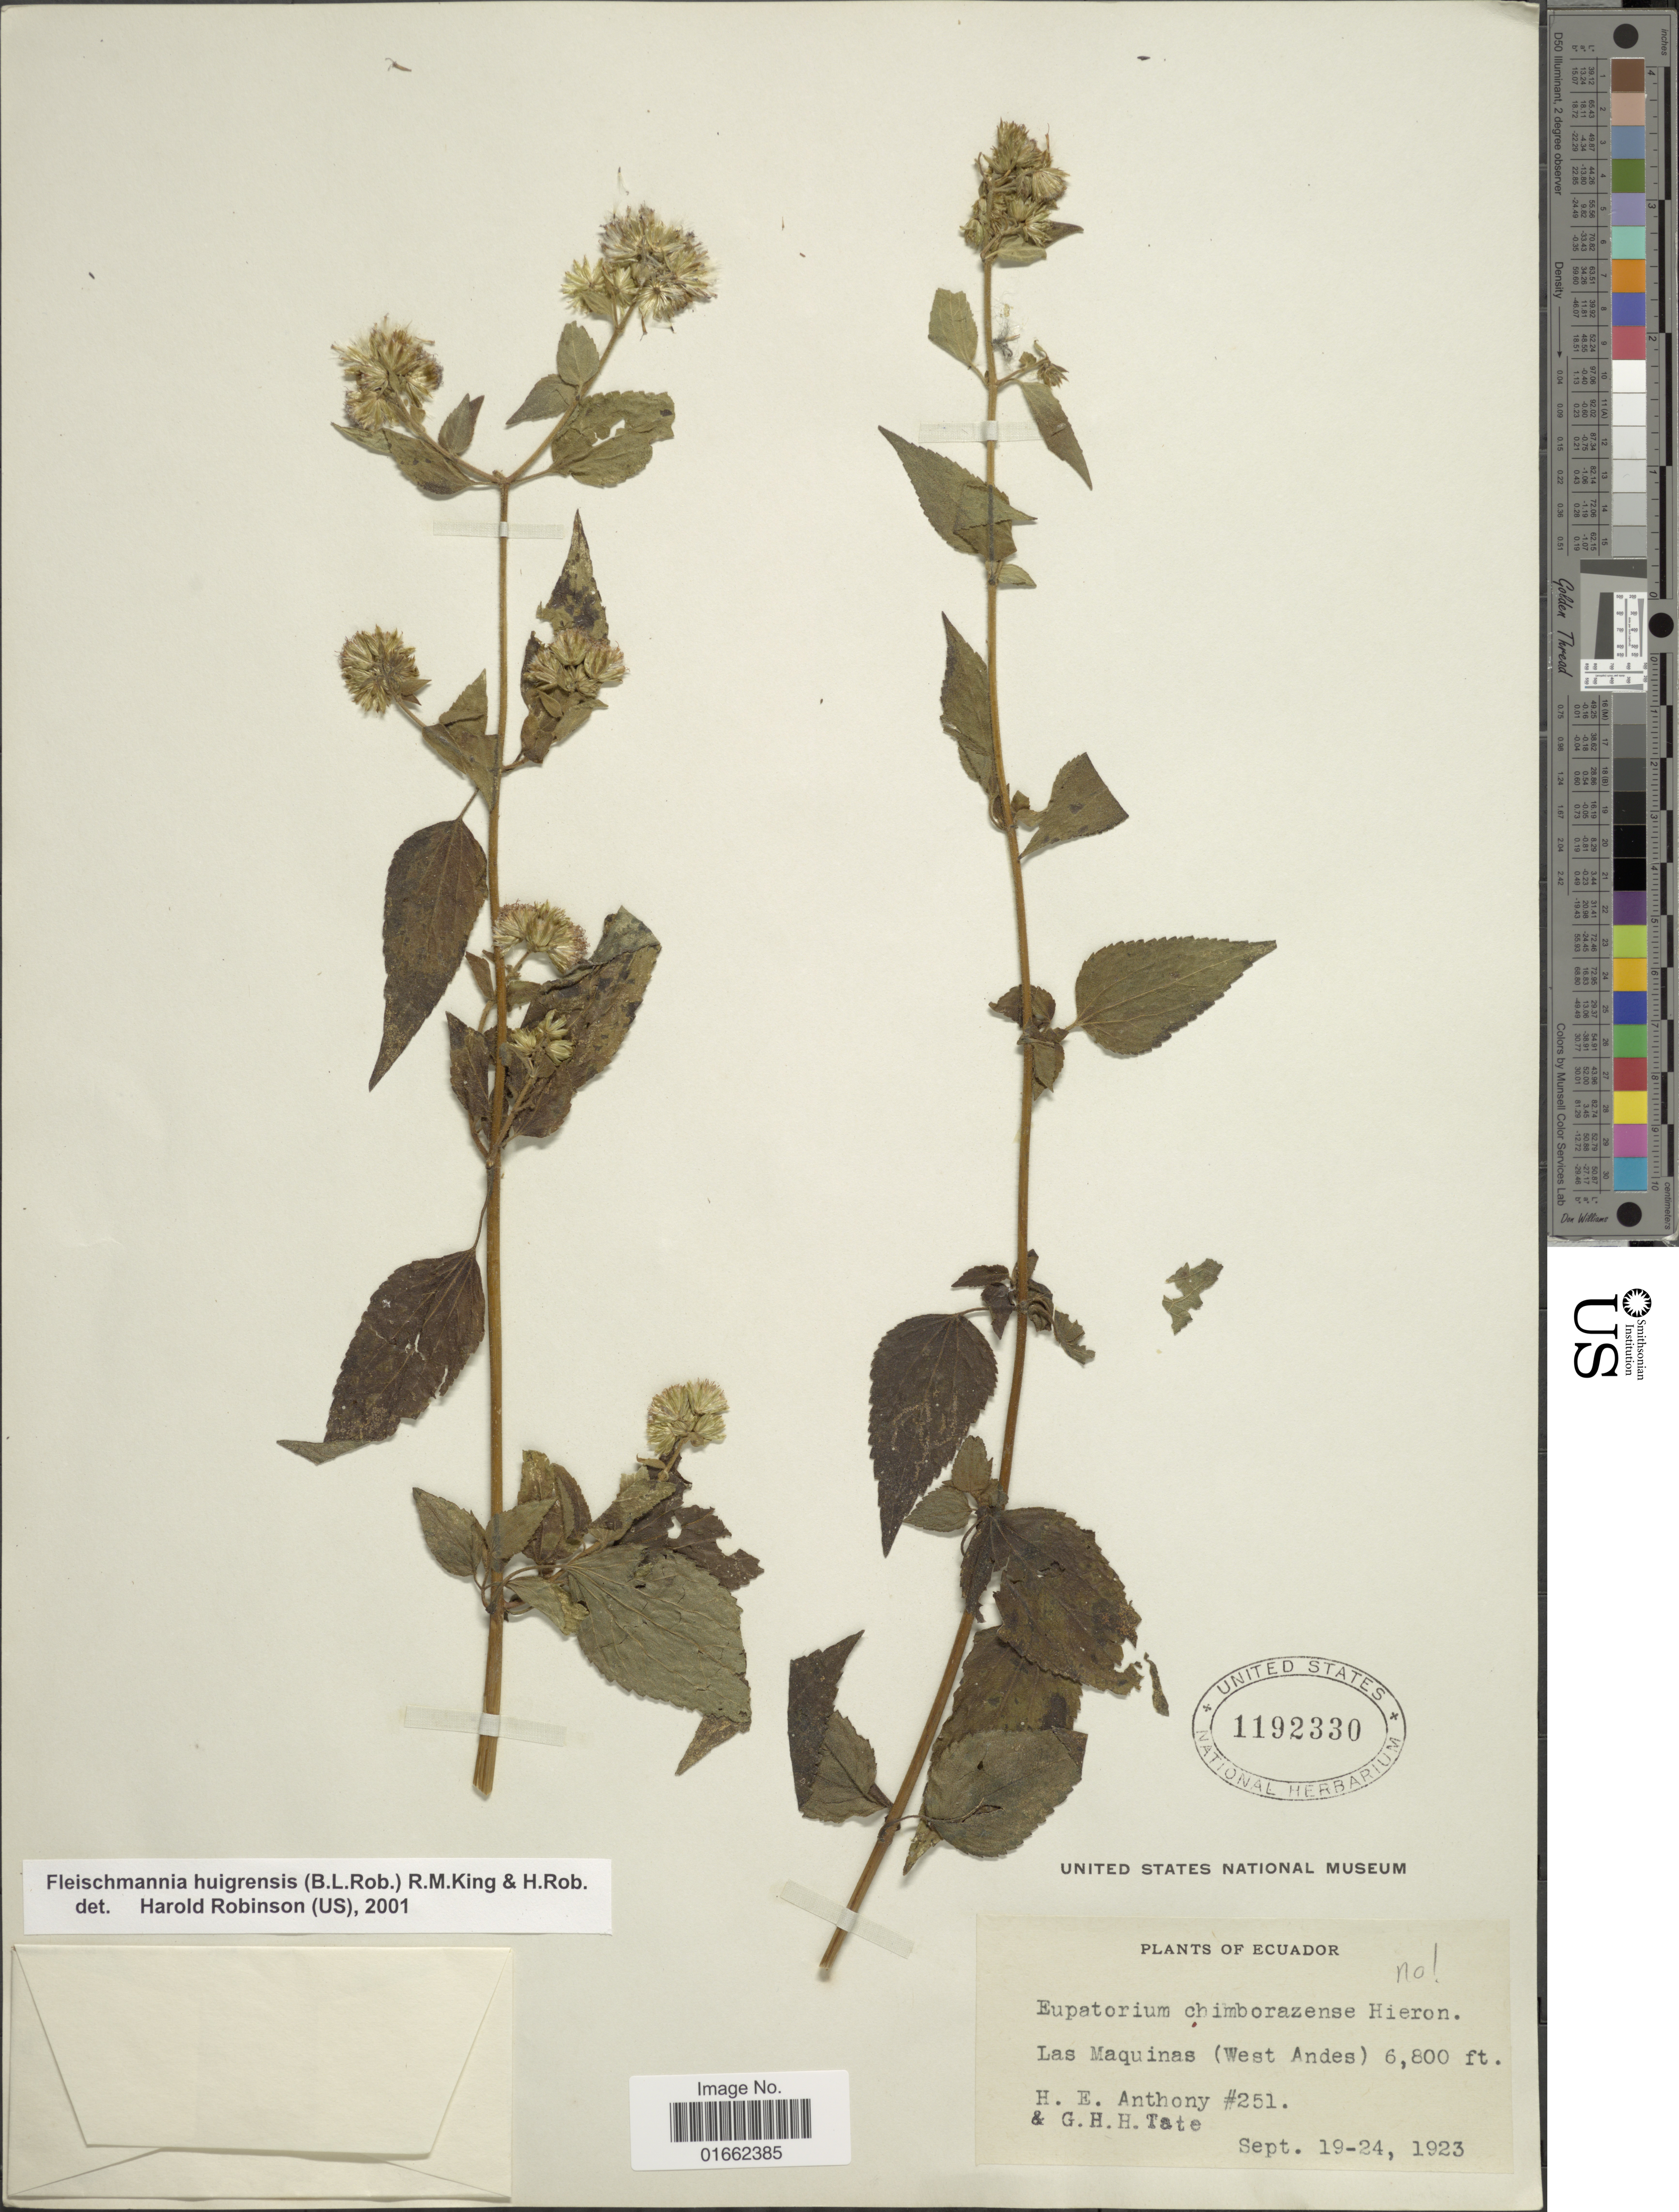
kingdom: Plantae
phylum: Tracheophyta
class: Magnoliopsida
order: Asterales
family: Asteraceae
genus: Fleischmannia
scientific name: Fleischmannia obscurifolia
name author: (Hieron.) R.M. King & H. Rob.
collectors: H. E. Anthony & G. H. H.Tate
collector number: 251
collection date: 1923-09-19/1923-09-24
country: Ecuador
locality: Las Maquinas (West Andes)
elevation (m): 2073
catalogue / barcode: US 1192330